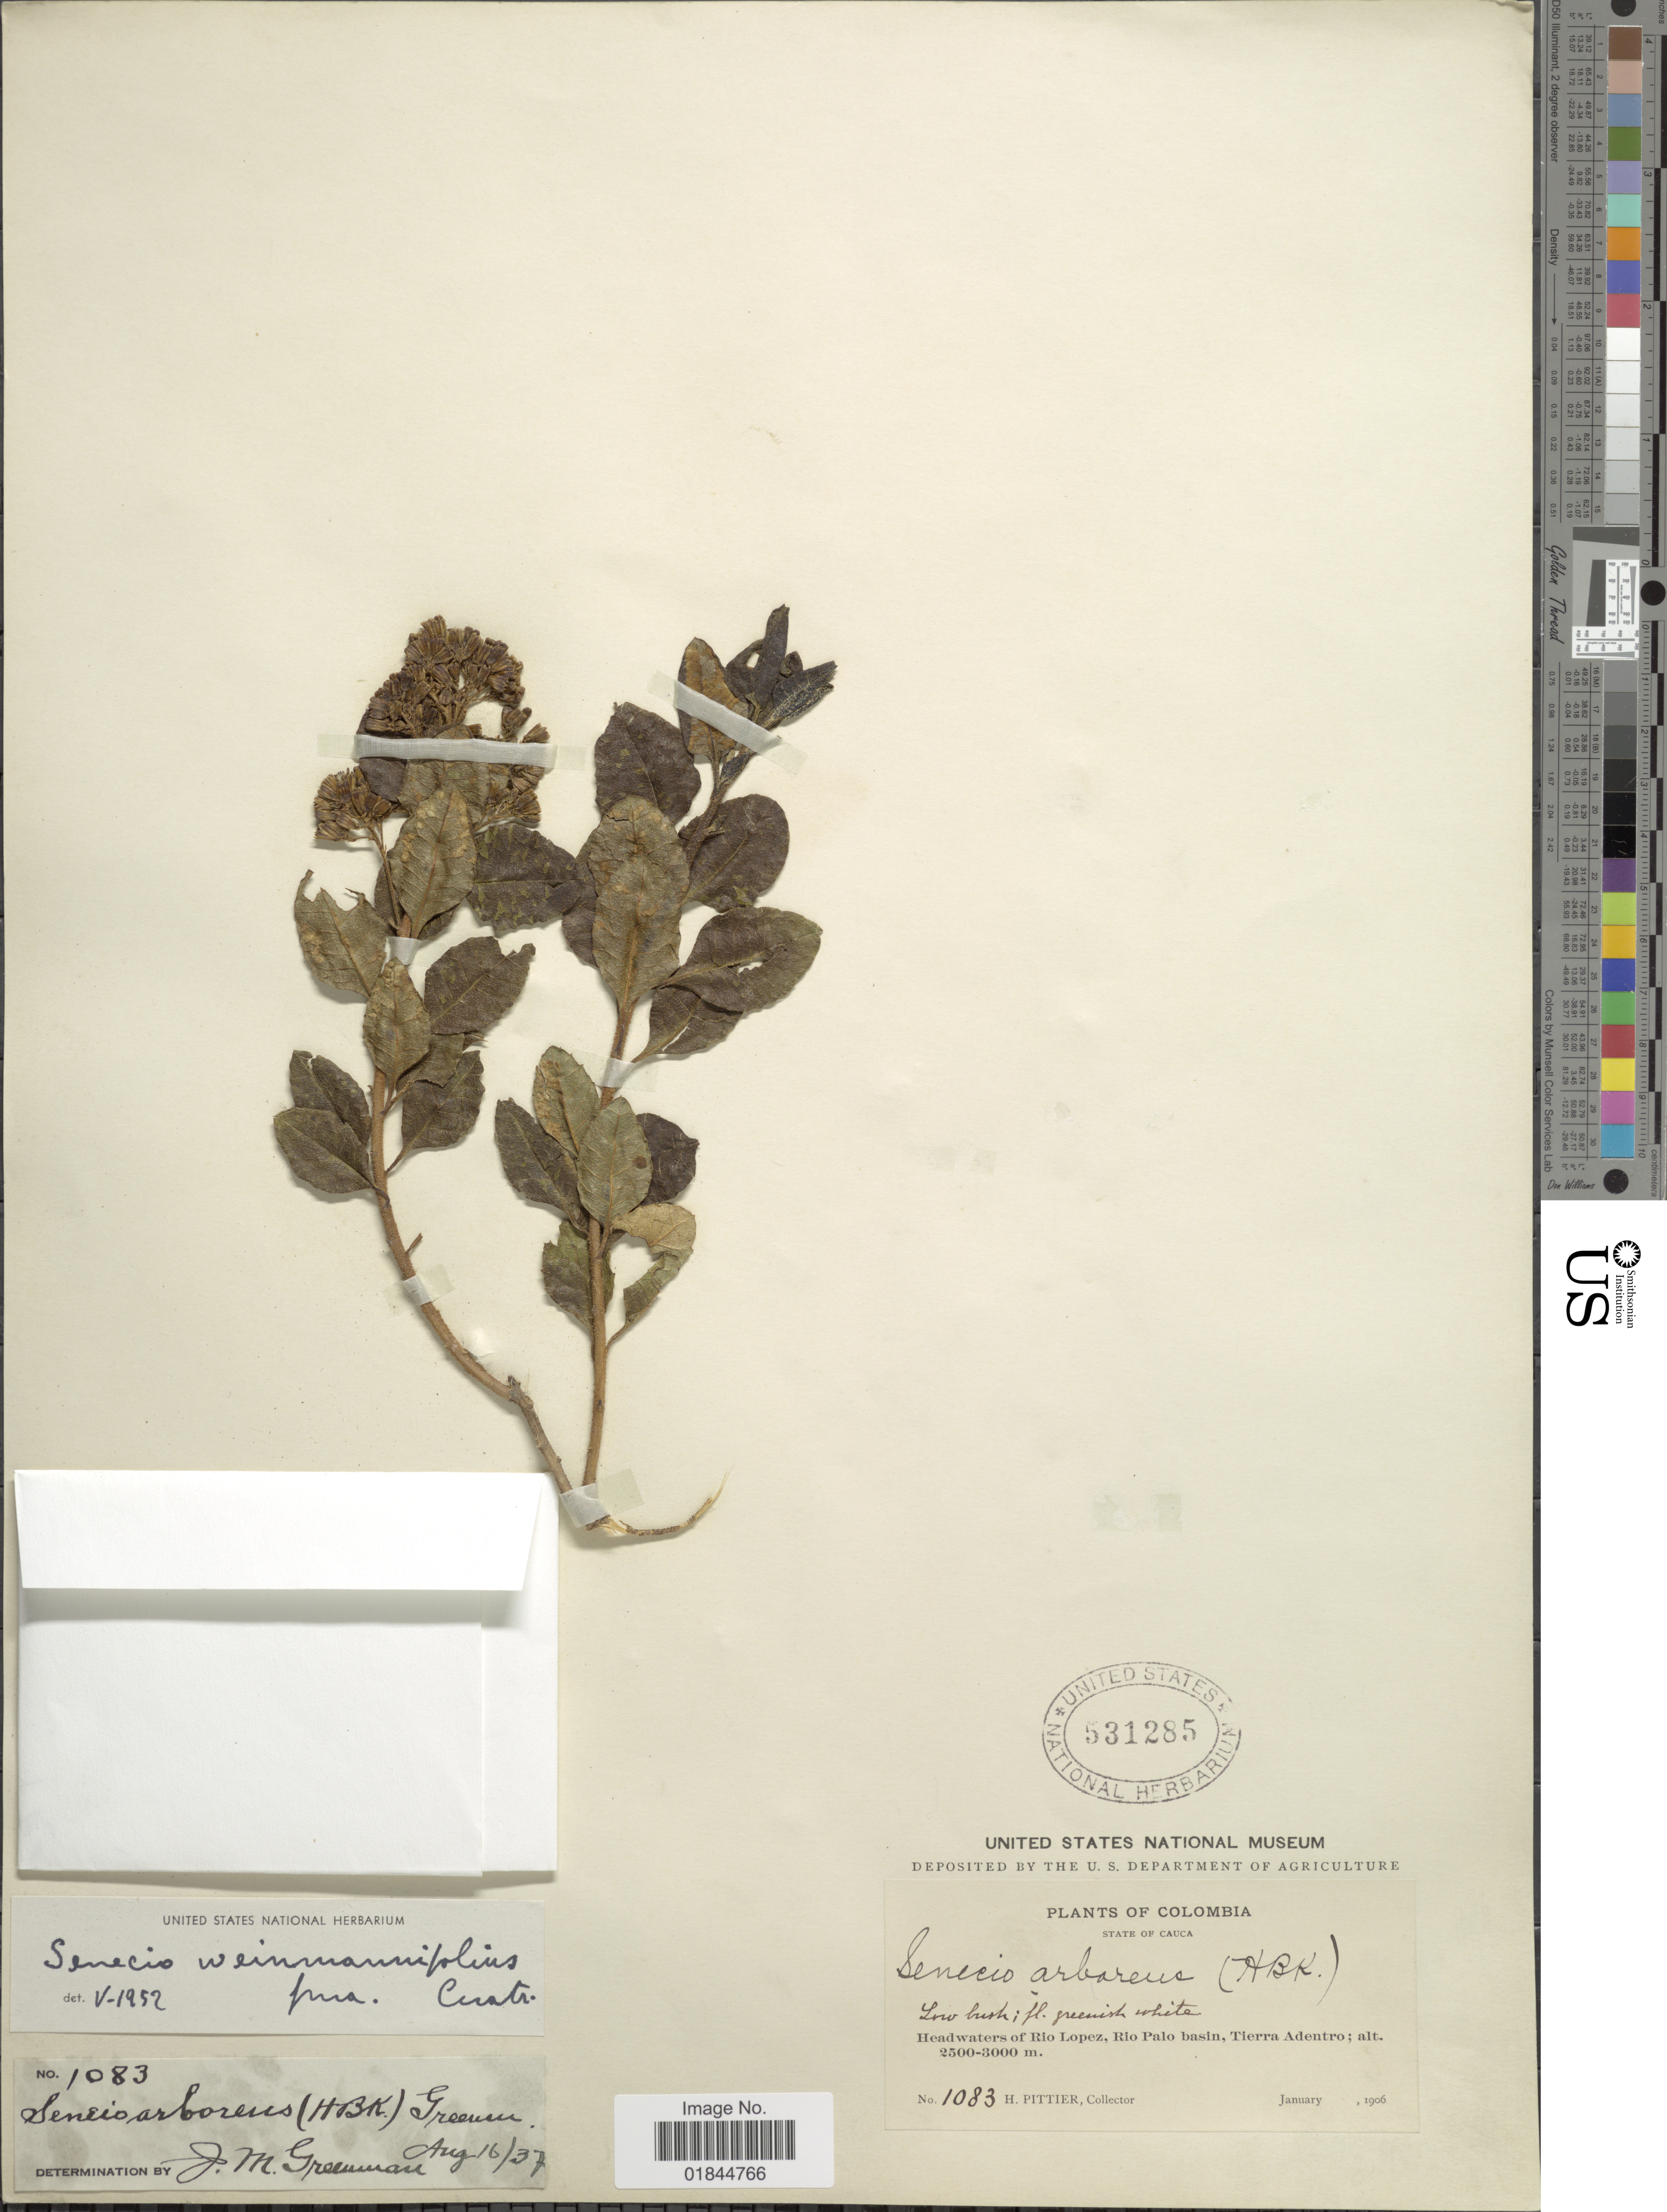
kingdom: Plantae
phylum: Tracheophyta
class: Magnoliopsida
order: Asterales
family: Asteraceae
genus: Pentacalia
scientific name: Pentacalia weinmannifolia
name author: (Cuatrec.) Cuatrec.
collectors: H. F. Pittier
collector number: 1083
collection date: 1906-01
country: Colombia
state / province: Cauca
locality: State of Cauca. Headwaters of Rio Lopez, Rio Palo basin, Tierra Adentro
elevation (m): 2500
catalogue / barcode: US 531285